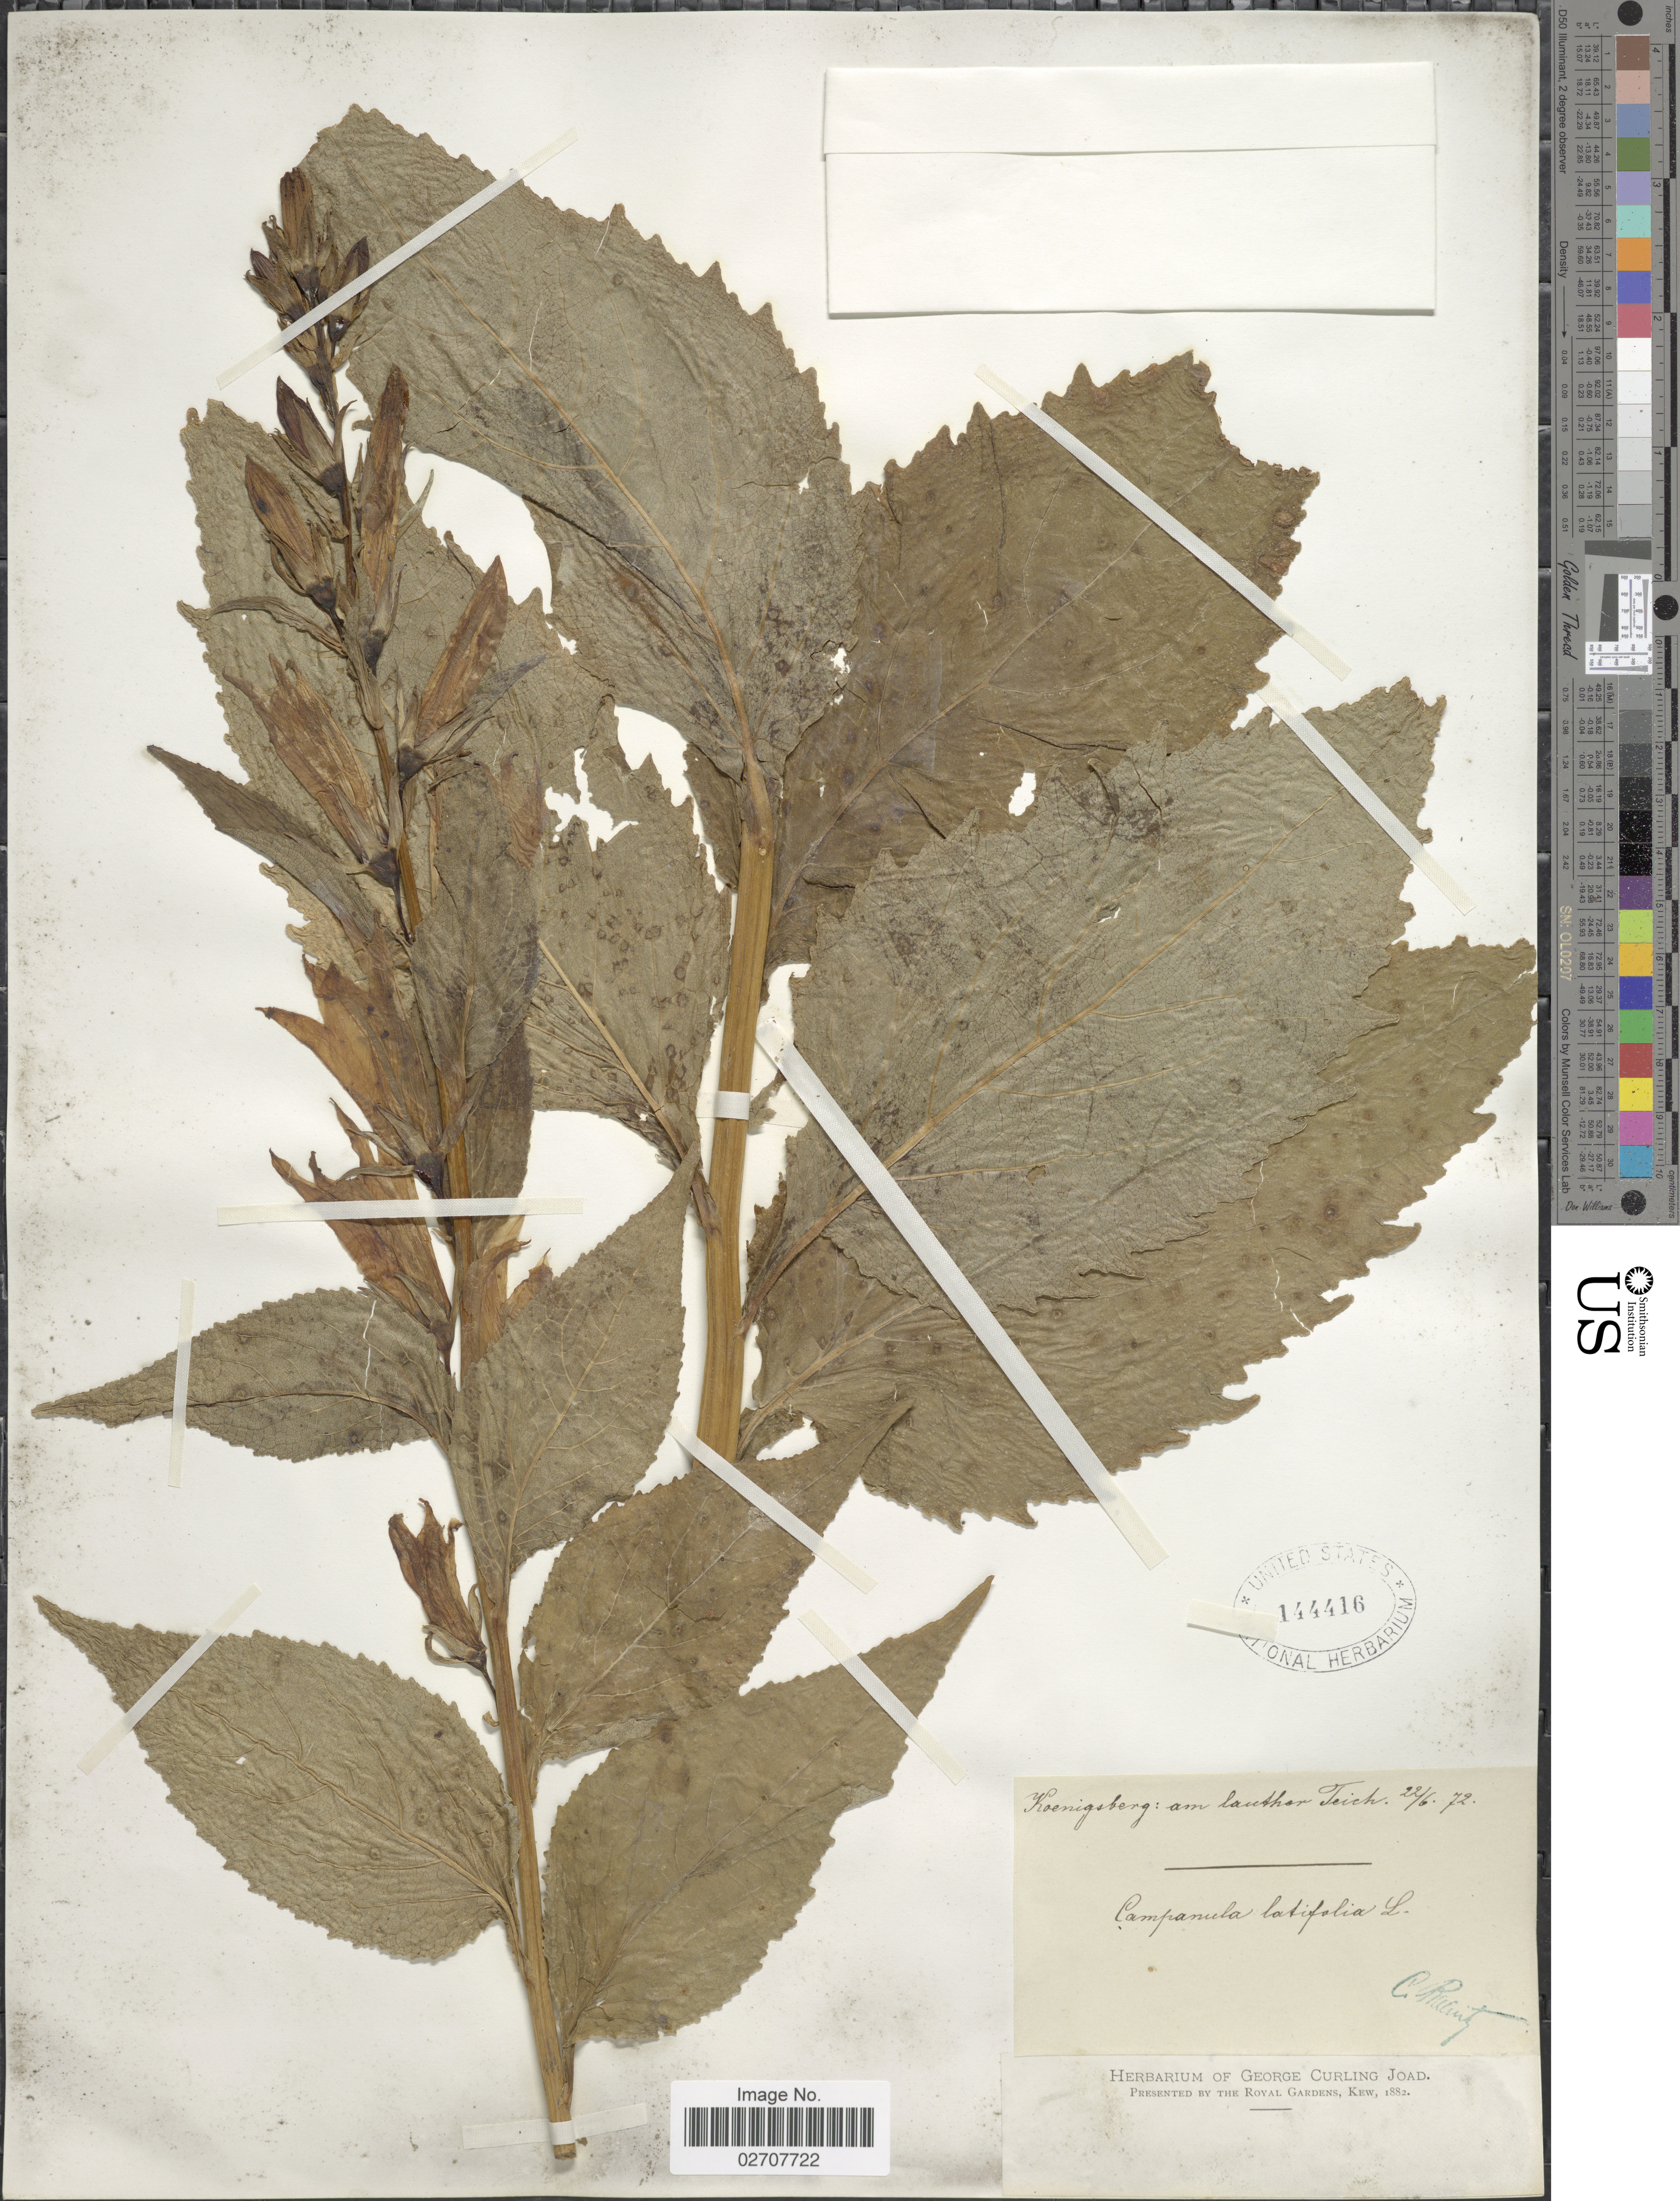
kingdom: Plantae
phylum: Tracheophyta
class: Magnoliopsida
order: Asterales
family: Campanulaceae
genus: Campanula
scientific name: Campanula latifolia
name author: L.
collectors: C. Ralintz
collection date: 1872-06-22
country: Russian Federation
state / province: Kaliningrad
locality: Koenigsberg: am lauther Teich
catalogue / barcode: US 144416